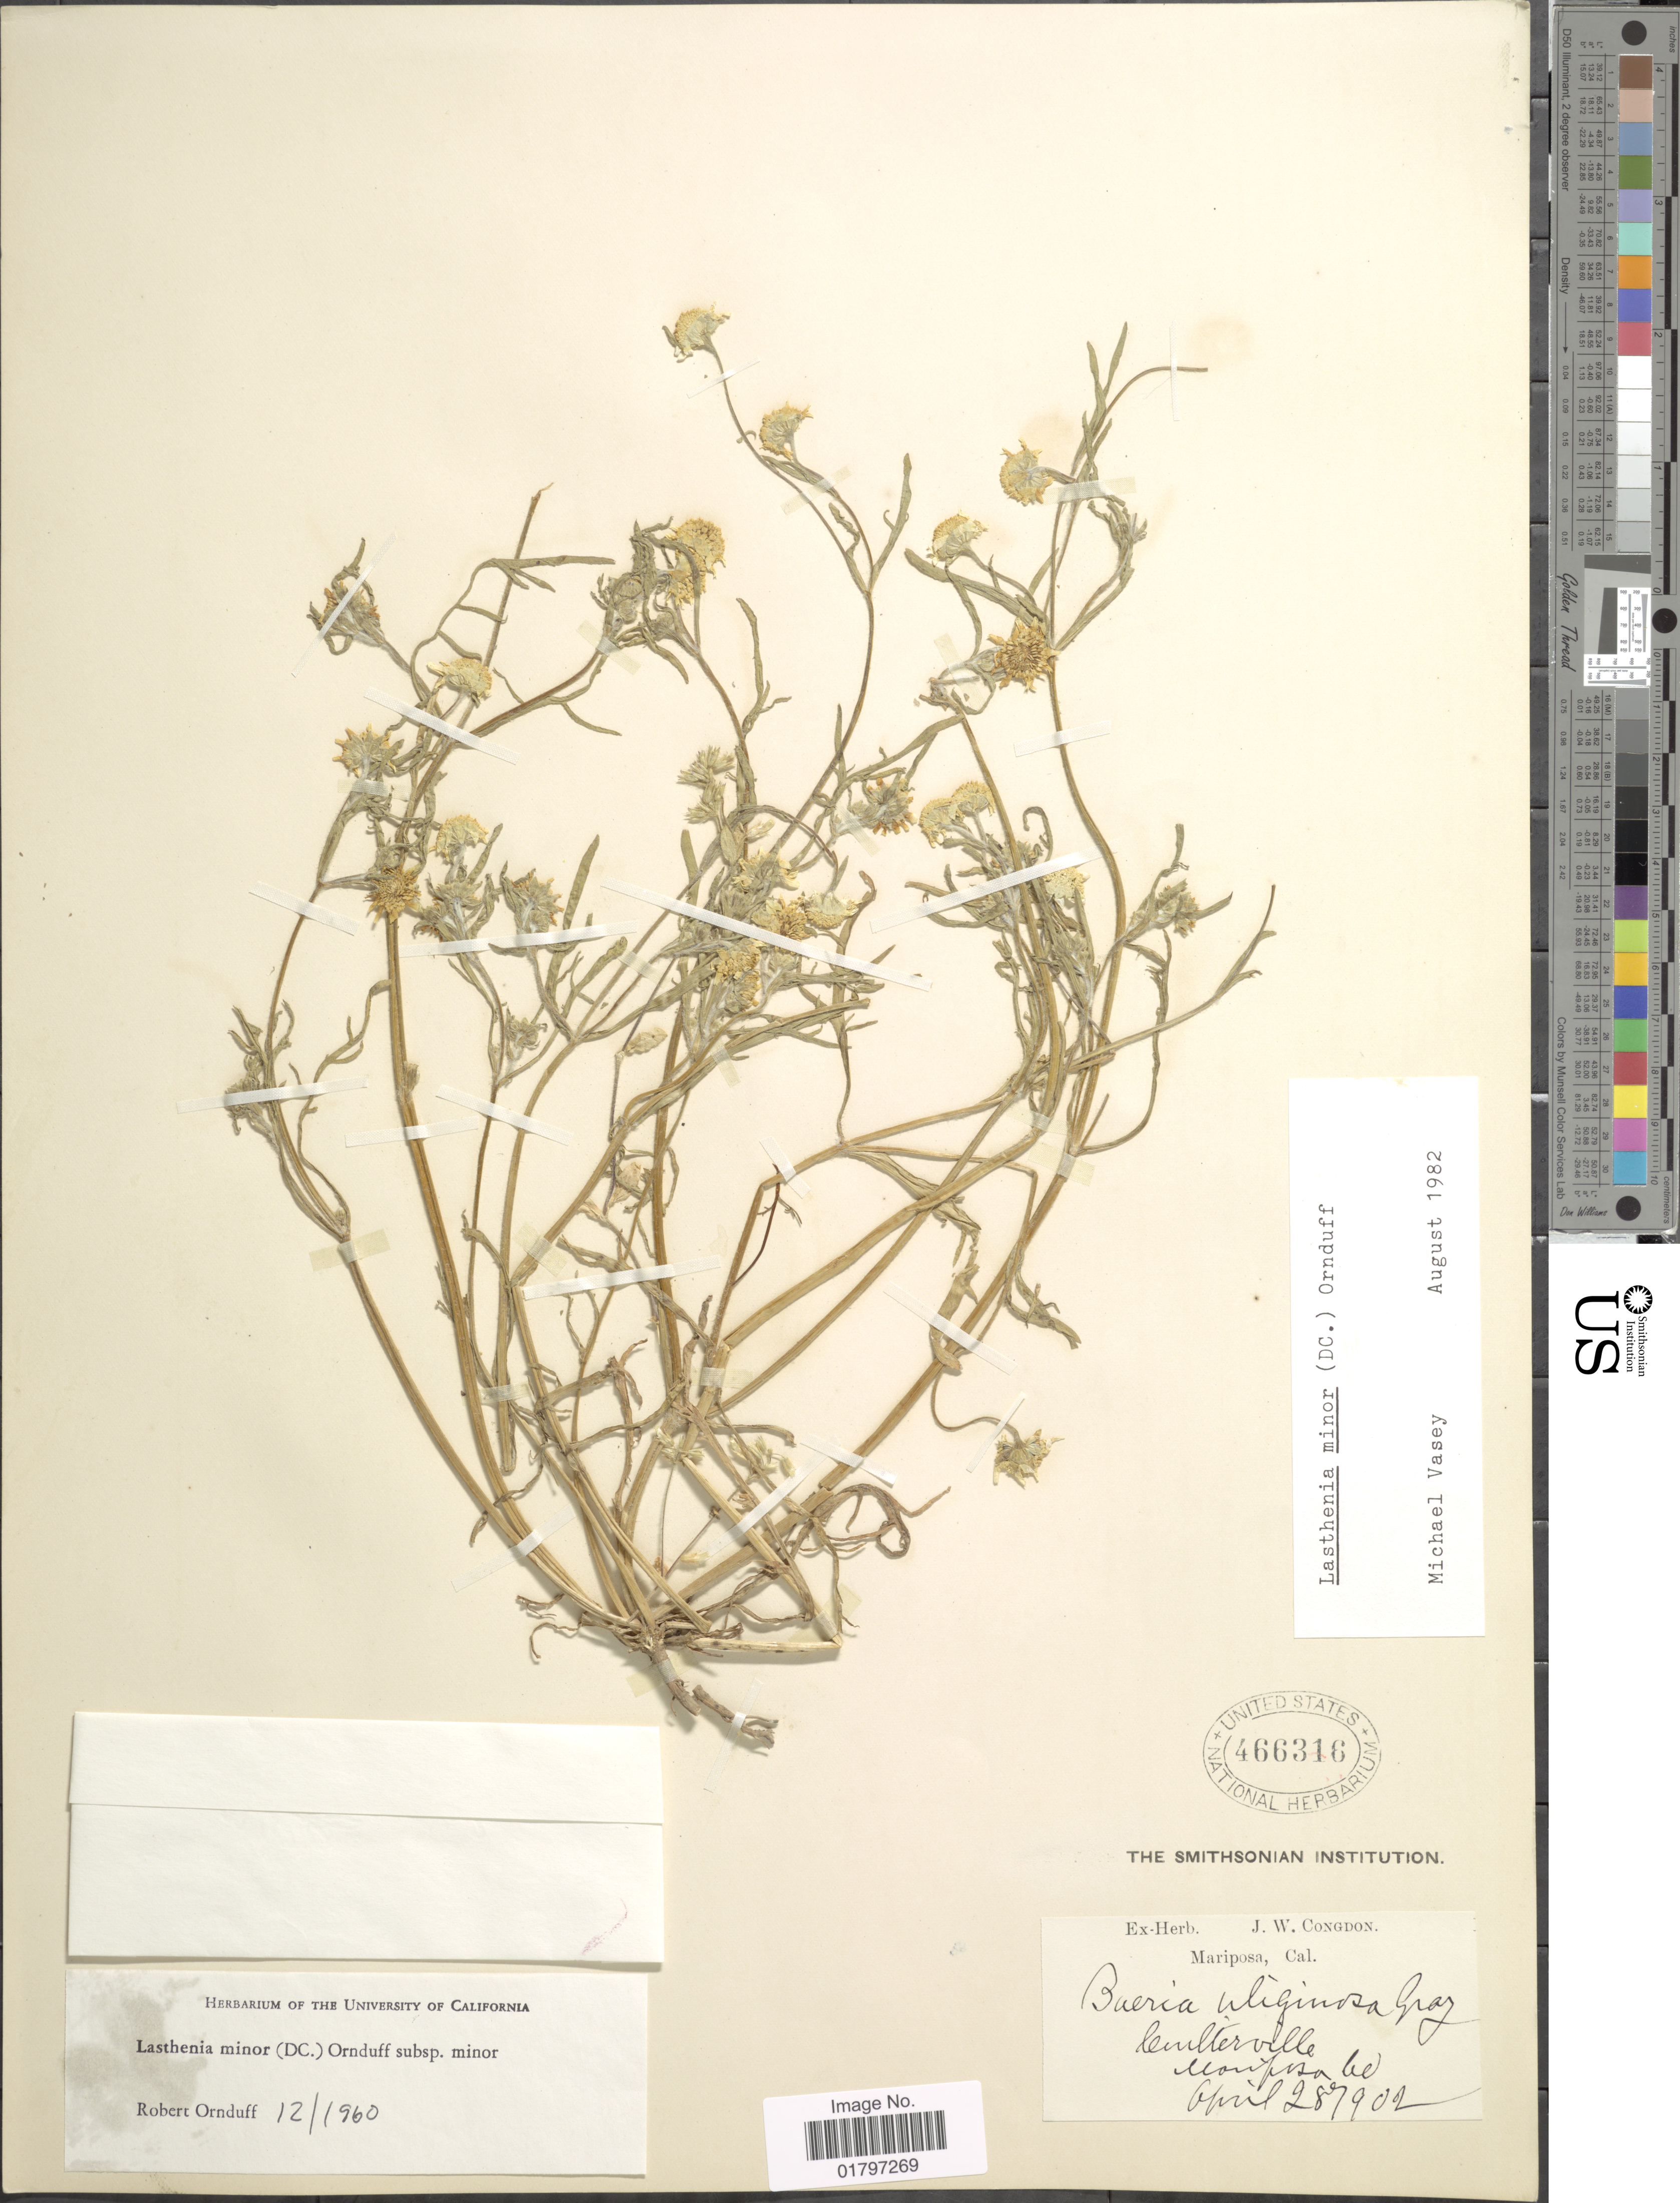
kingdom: Plantae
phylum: Tracheophyta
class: Magnoliopsida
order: Asterales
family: Asteraceae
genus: Lasthenia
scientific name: Lasthenia minor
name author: (DC.) Ornduff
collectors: ex herb. J. W. Congdon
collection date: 1902-04-28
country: United States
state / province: California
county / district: Mariposa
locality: Mariposa, Cal. Culterville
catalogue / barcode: US 466316